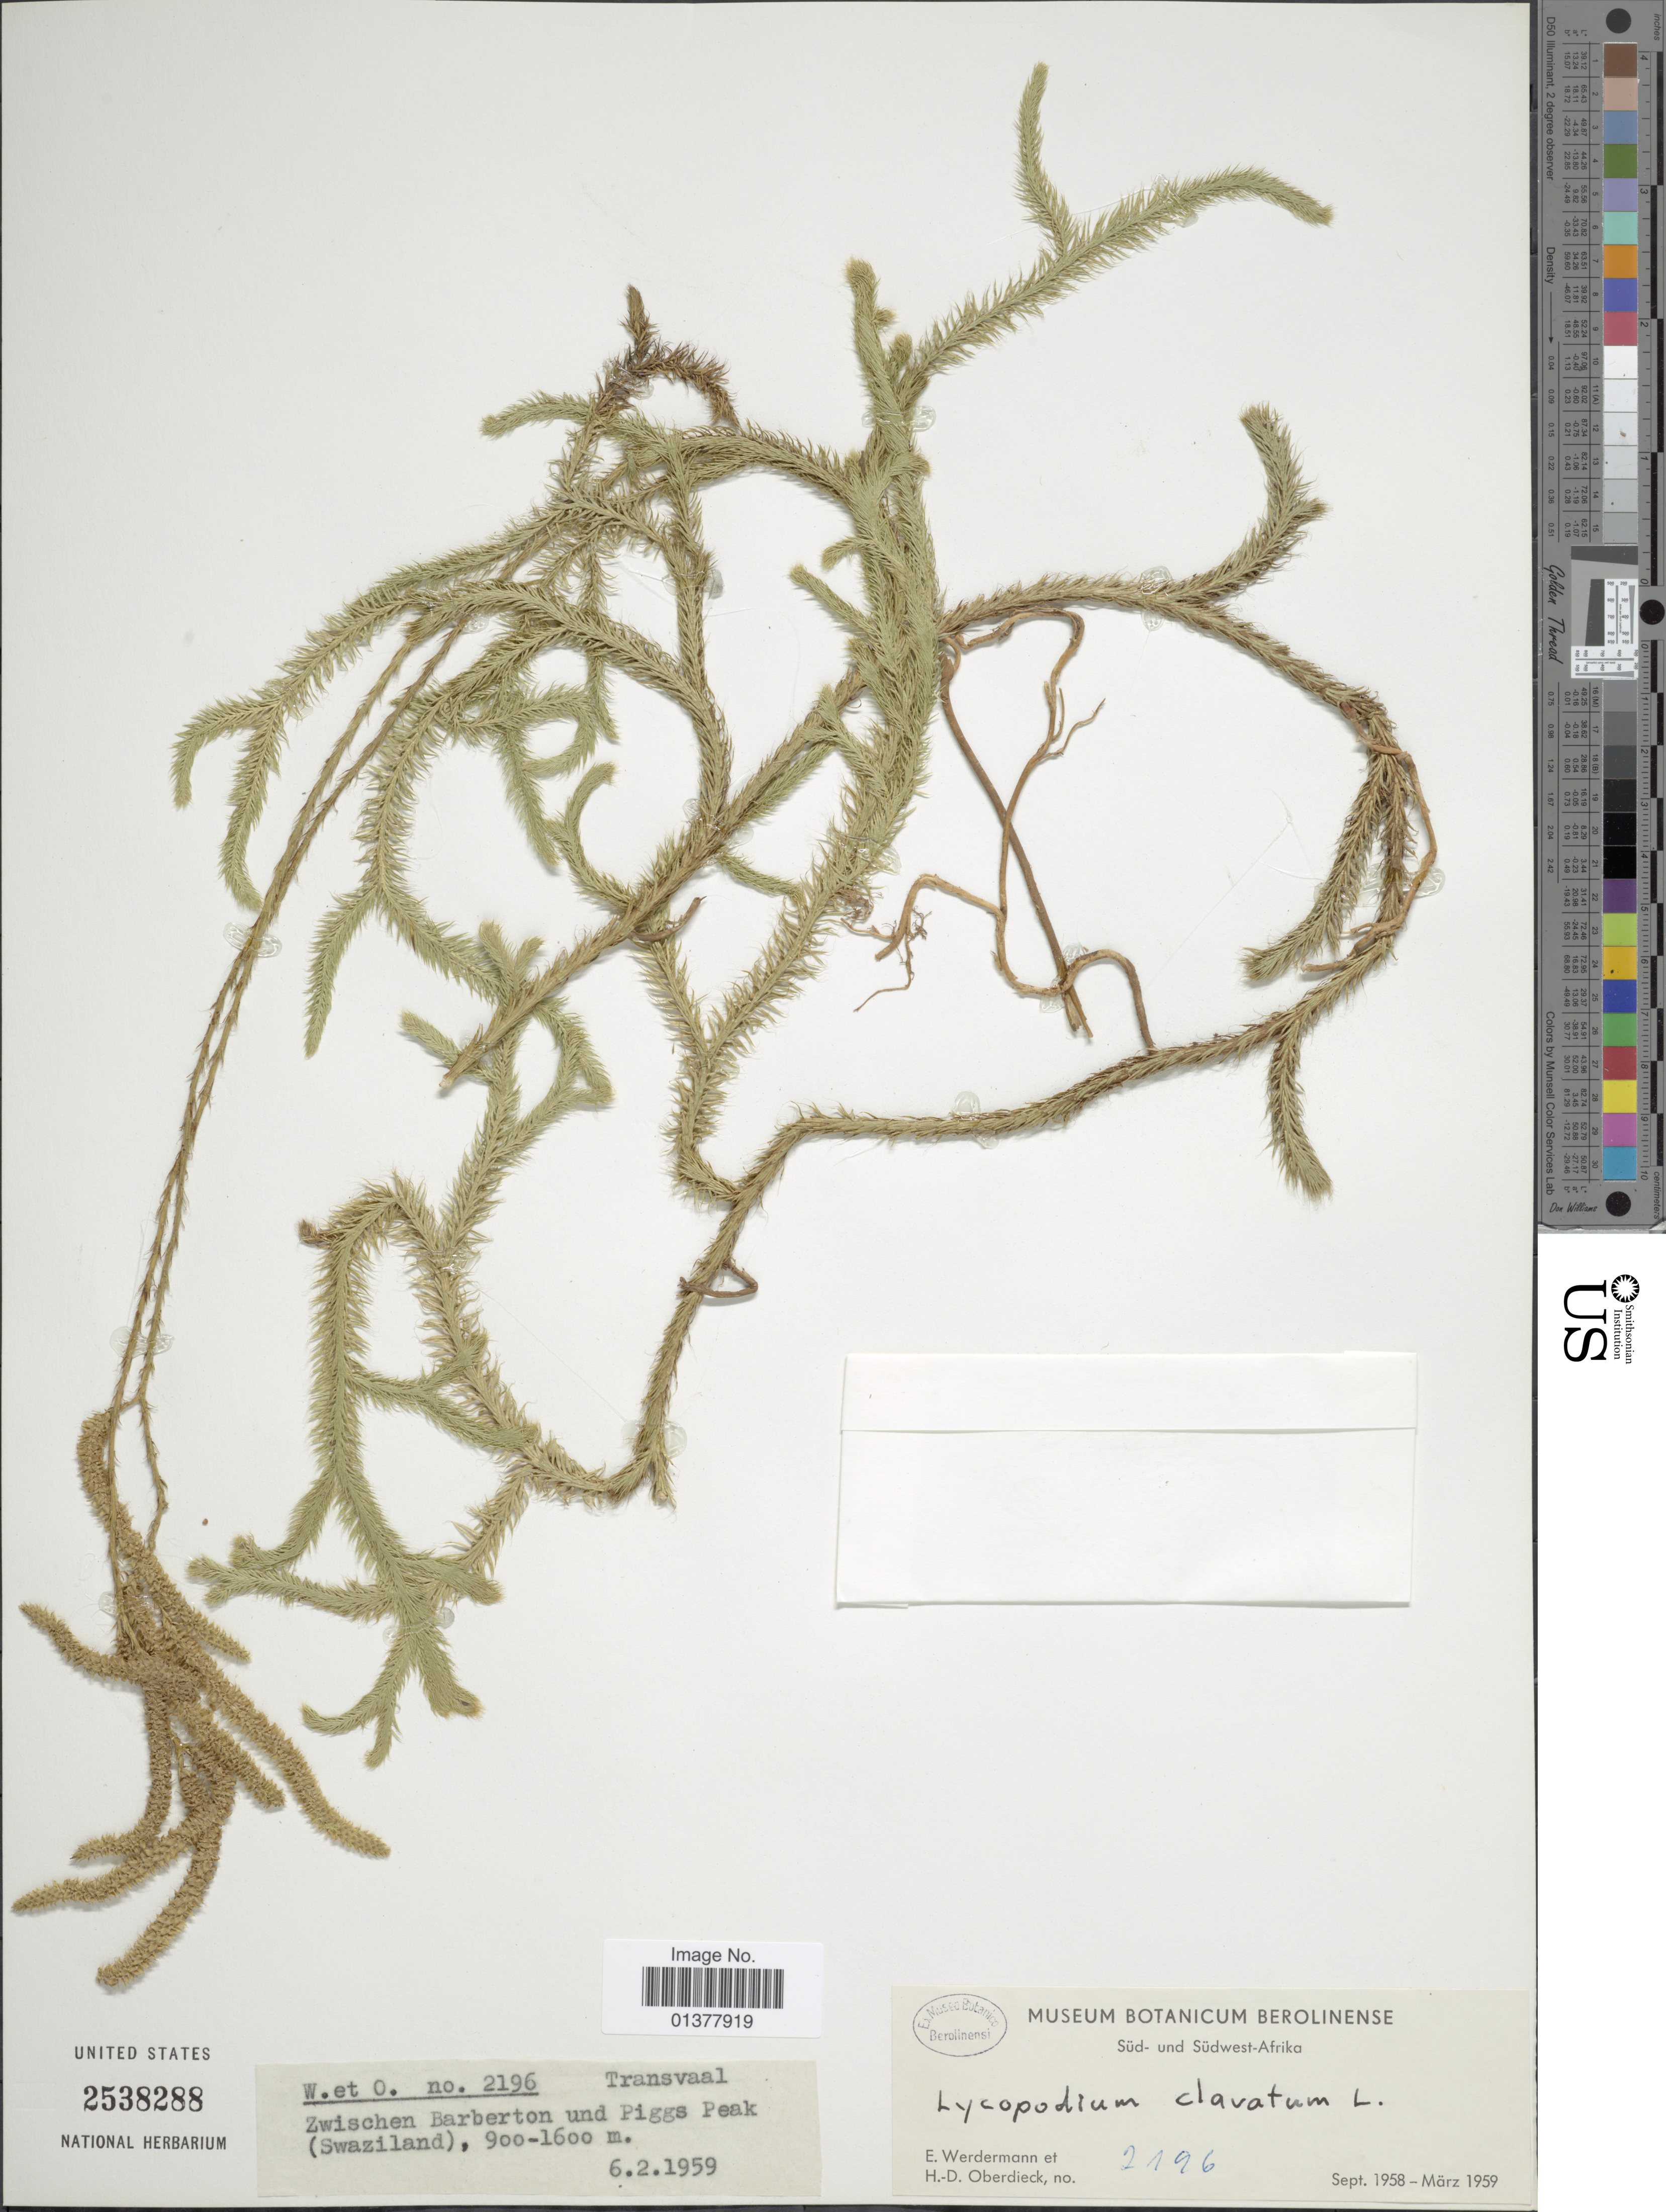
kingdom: Plantae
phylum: Tracheophyta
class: Lycopodiopsida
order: Lycopodiales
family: Lycopodiaceae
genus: Lycopodium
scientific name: Lycopodium clavatum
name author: L.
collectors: E. Werdermann & H. Oberdieck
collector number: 2196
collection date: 1958-09/1959-03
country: Eswatini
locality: Süd und Südwest-Afrika, Zwischen Barberton und Piggs Peak(Swaziland)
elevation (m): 900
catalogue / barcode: US 2538288